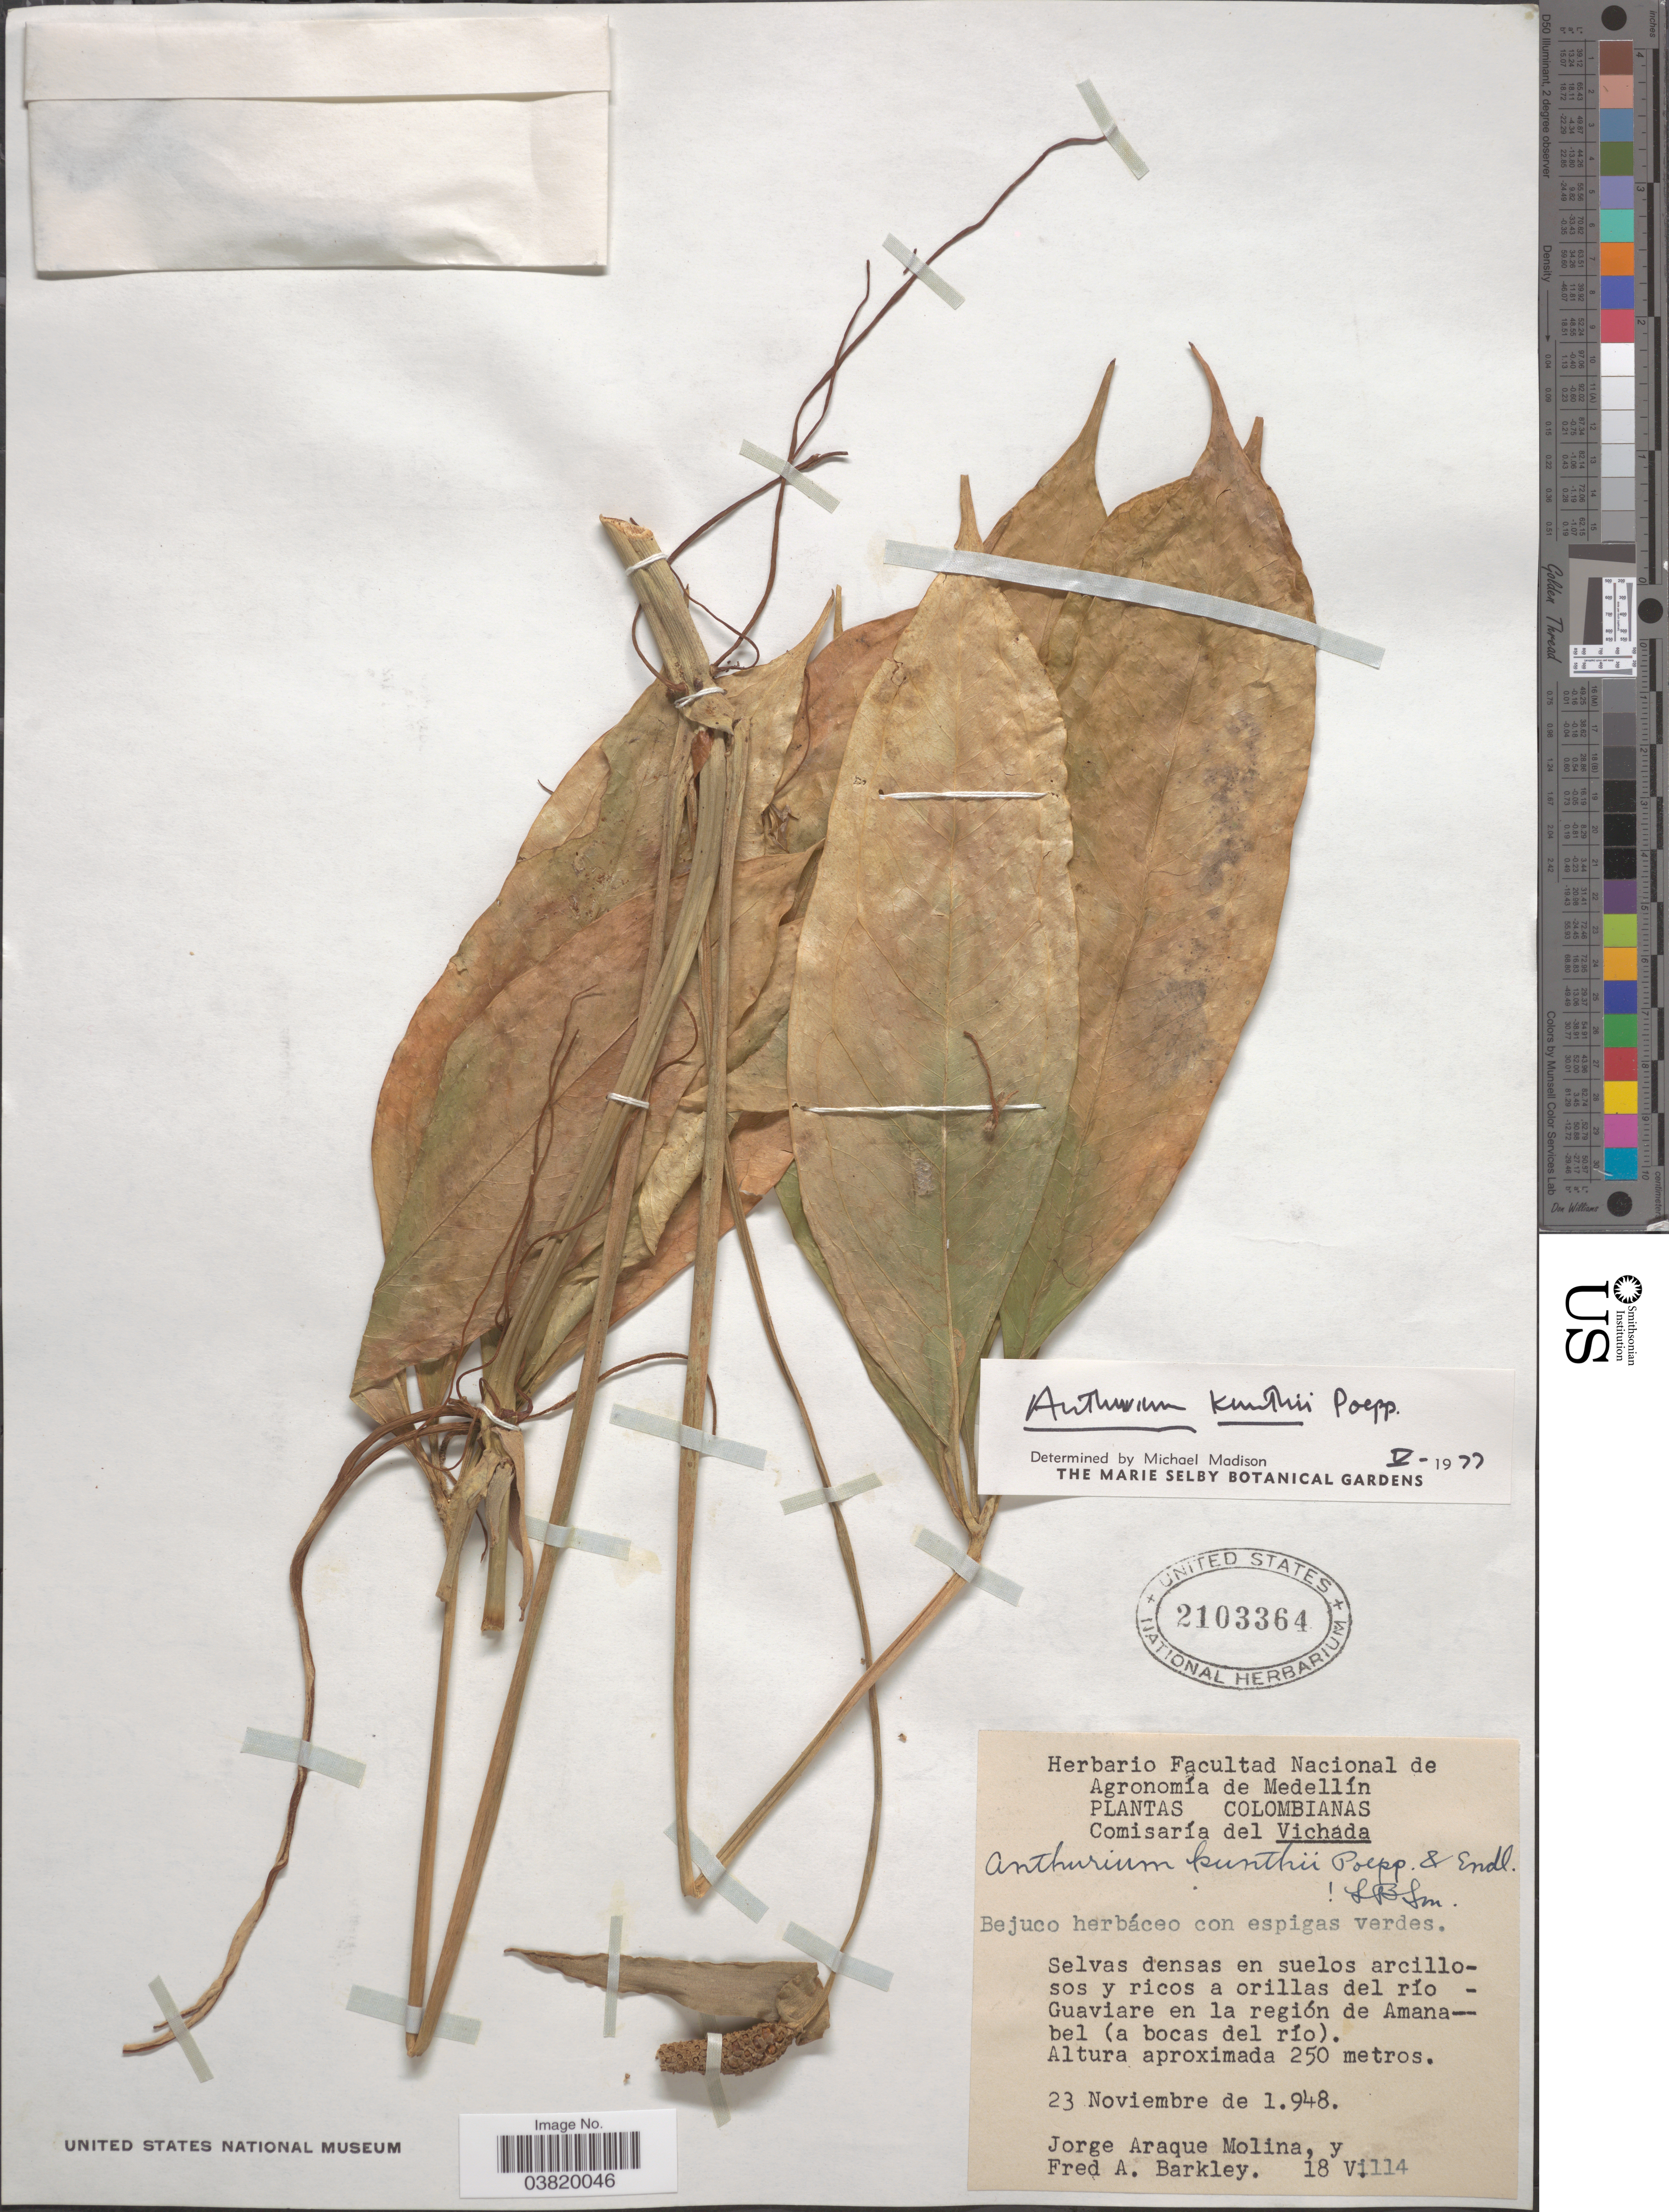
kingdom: Plantae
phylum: Tracheophyta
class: Liliopsida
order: Alismatales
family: Araceae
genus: Anthurium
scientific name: Anthurium kunthii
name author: Poepp.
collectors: J. Araque Molina & F. A. Barkley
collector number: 18Vi114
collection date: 1948-11-23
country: Colombia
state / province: Vichada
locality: Comisaría del Vichada. Selvas densas en suelos arcillosos y ricos a orillas del río Guaviare en la región de Amanabel (a bocas del río).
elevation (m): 250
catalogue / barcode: US 2103364